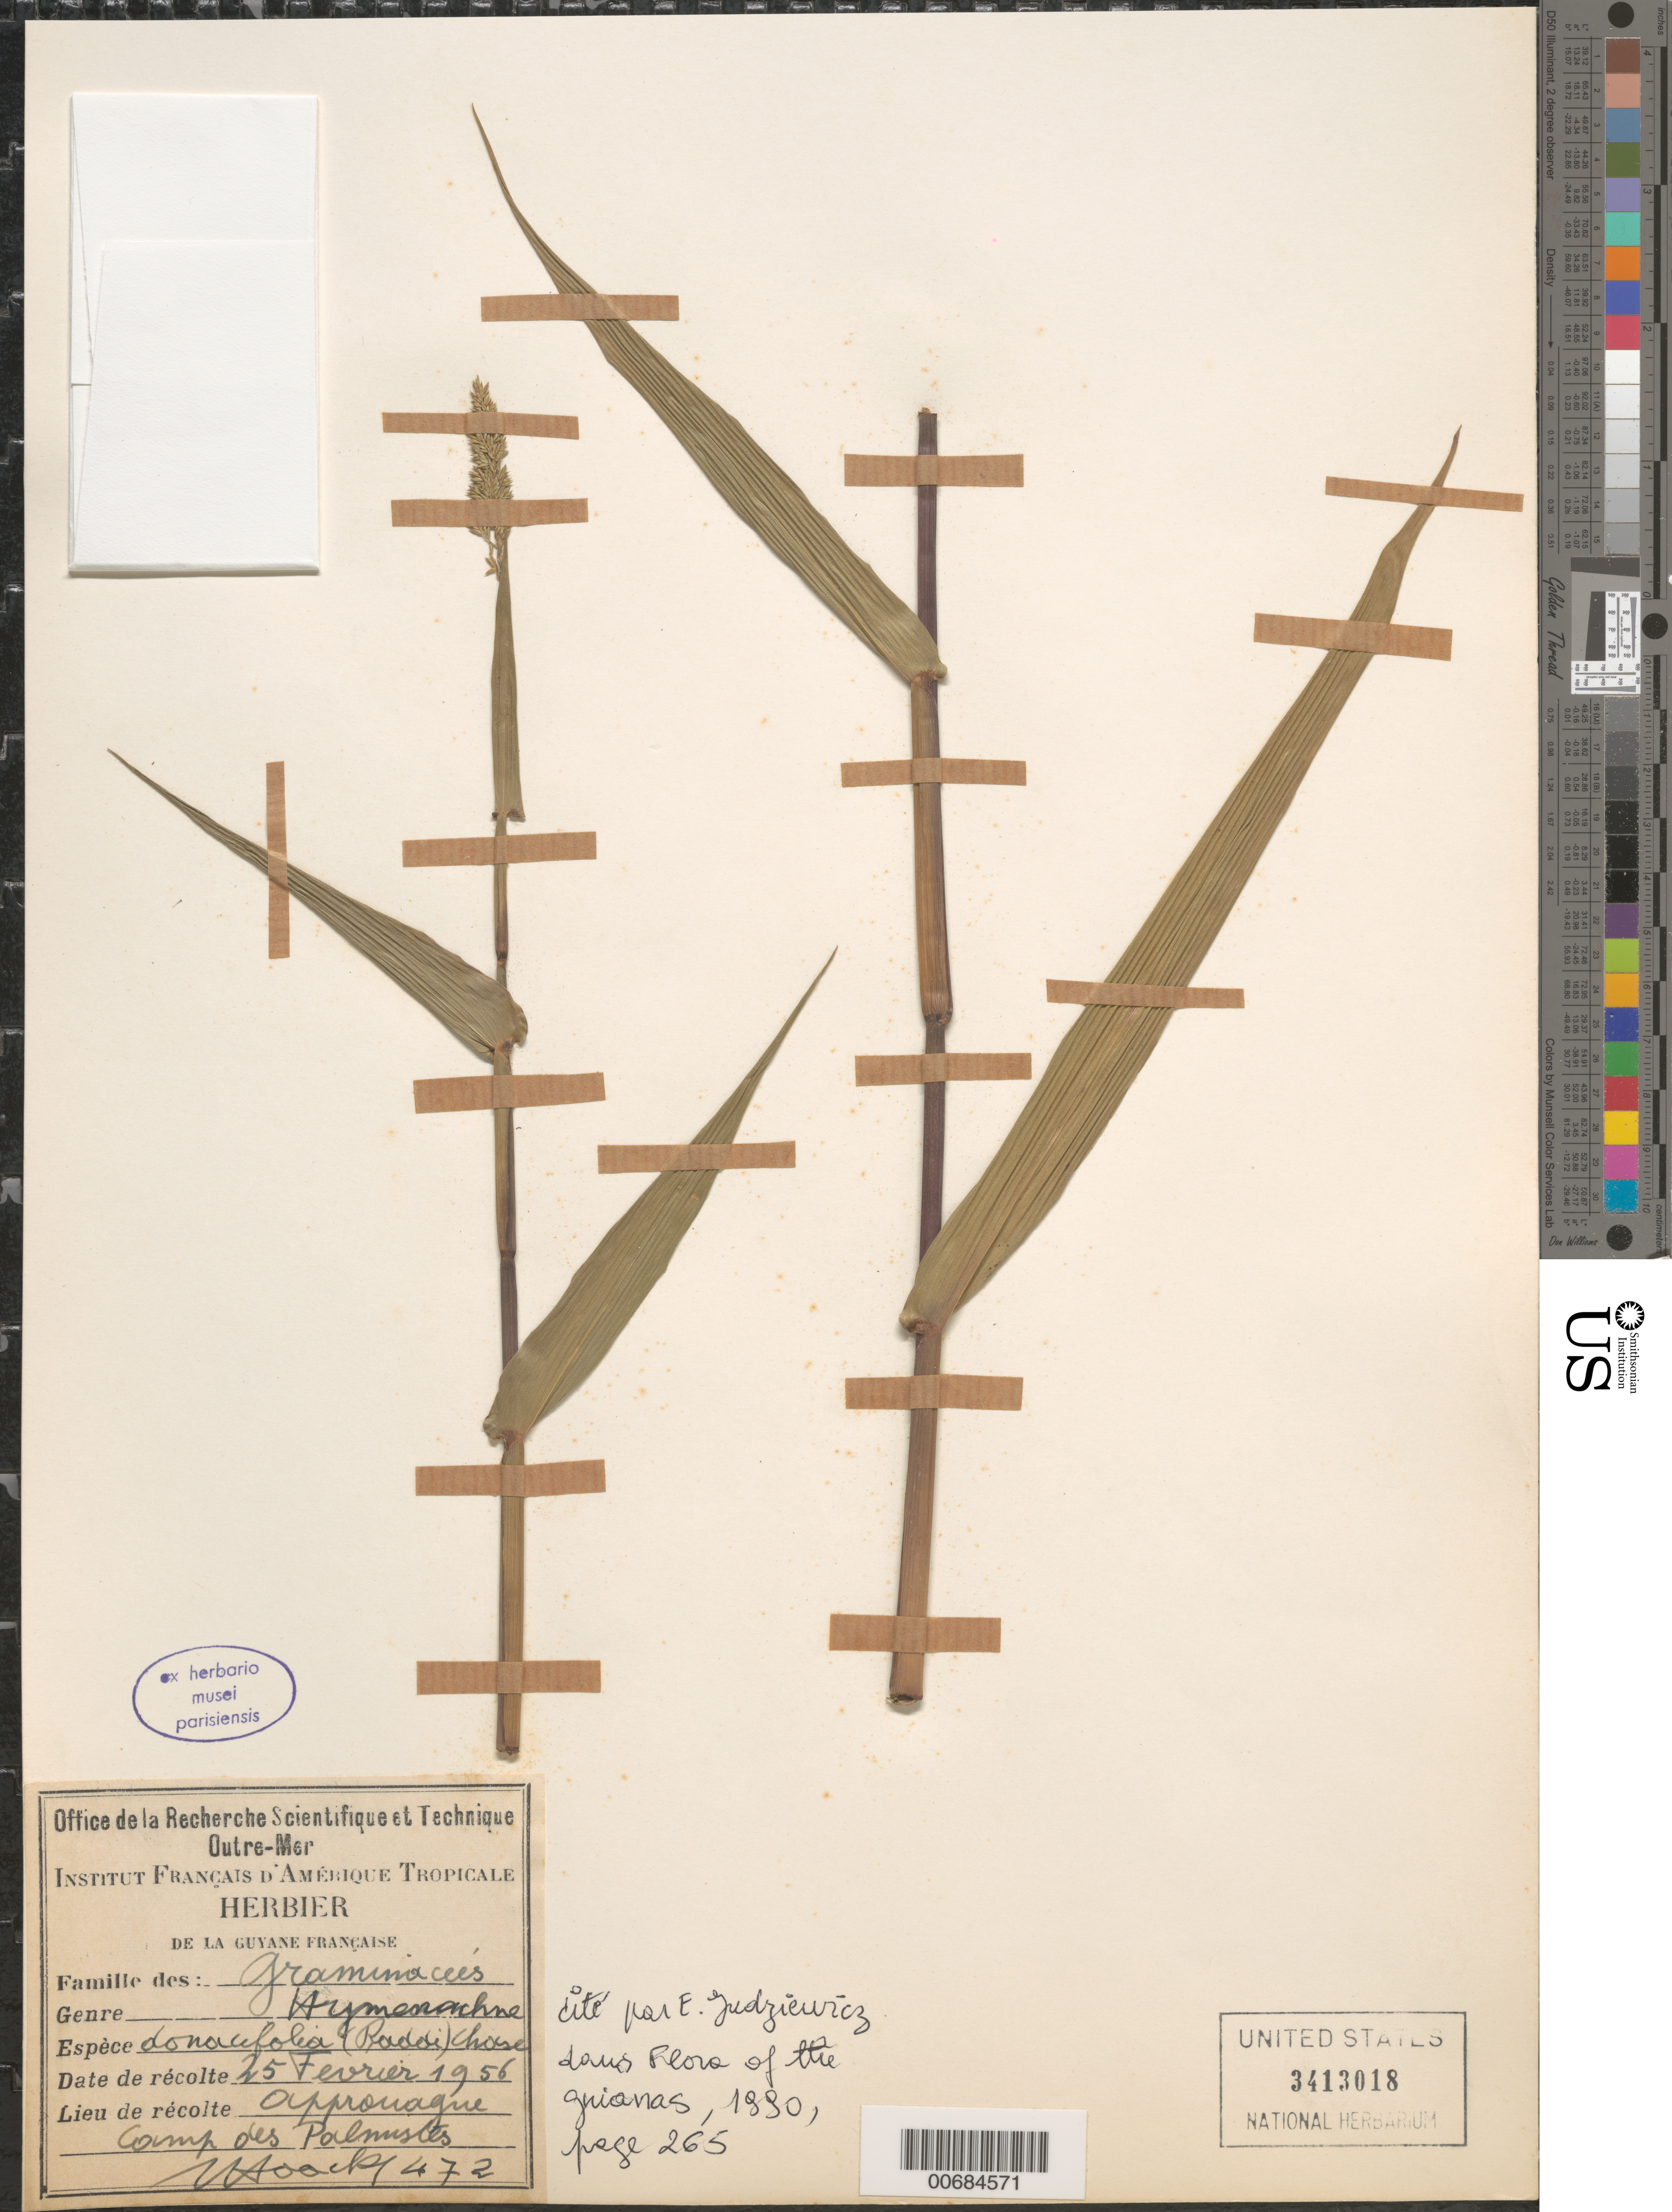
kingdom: Plantae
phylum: Tracheophyta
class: Liliopsida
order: Poales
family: Poaceae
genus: Hymenachne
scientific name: Hymenachne donacifolia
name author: (Raddi) Chase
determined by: Judziewicz, E. J.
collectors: J. Hoock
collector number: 472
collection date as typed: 25-Feb-56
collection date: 1956-02-25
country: French Guiana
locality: Approuague, camp at Palmistes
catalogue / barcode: US 3413018